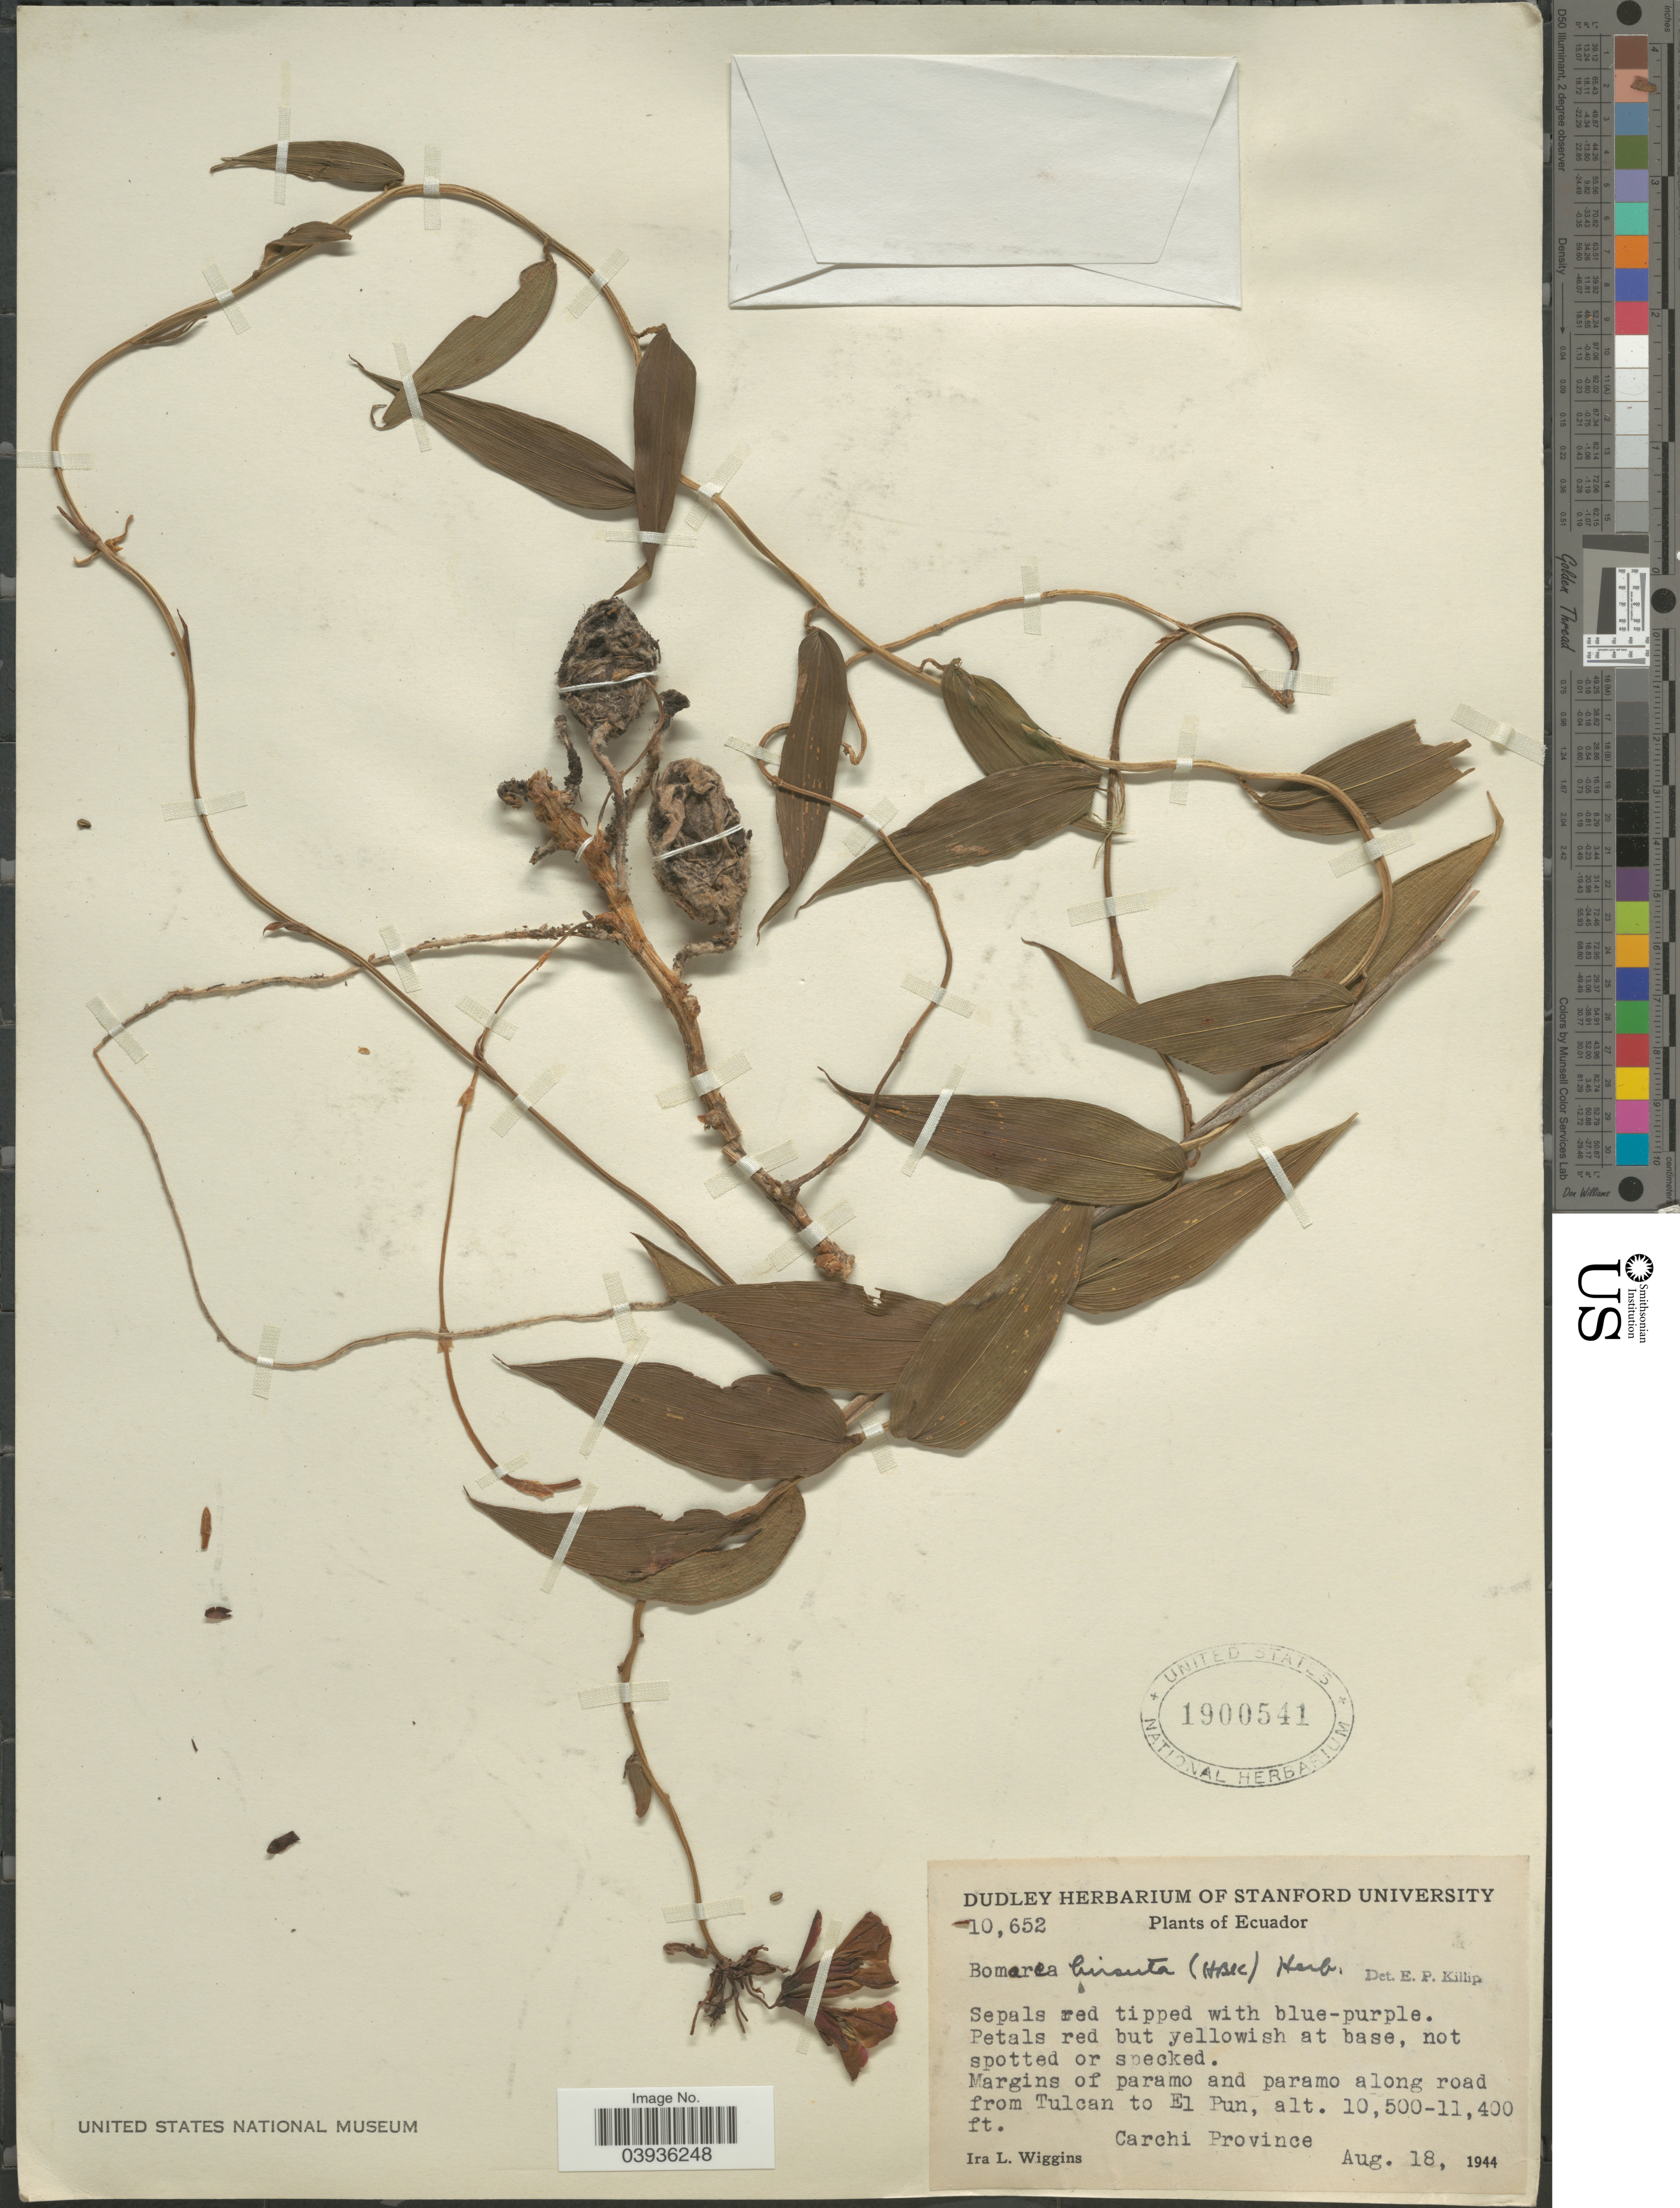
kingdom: Plantae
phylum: Tracheophyta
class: Liliopsida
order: Liliales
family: Alstroemeriaceae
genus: Bomarea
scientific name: Bomarea hirsuta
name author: (Kunth) Herb.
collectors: I. L. Wiggins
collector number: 10652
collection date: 1944-08-18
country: Ecuador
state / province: Carchi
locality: Margins of paramo and paramo along road from Tulcan to El Pun.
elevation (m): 3200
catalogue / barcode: US 1900541